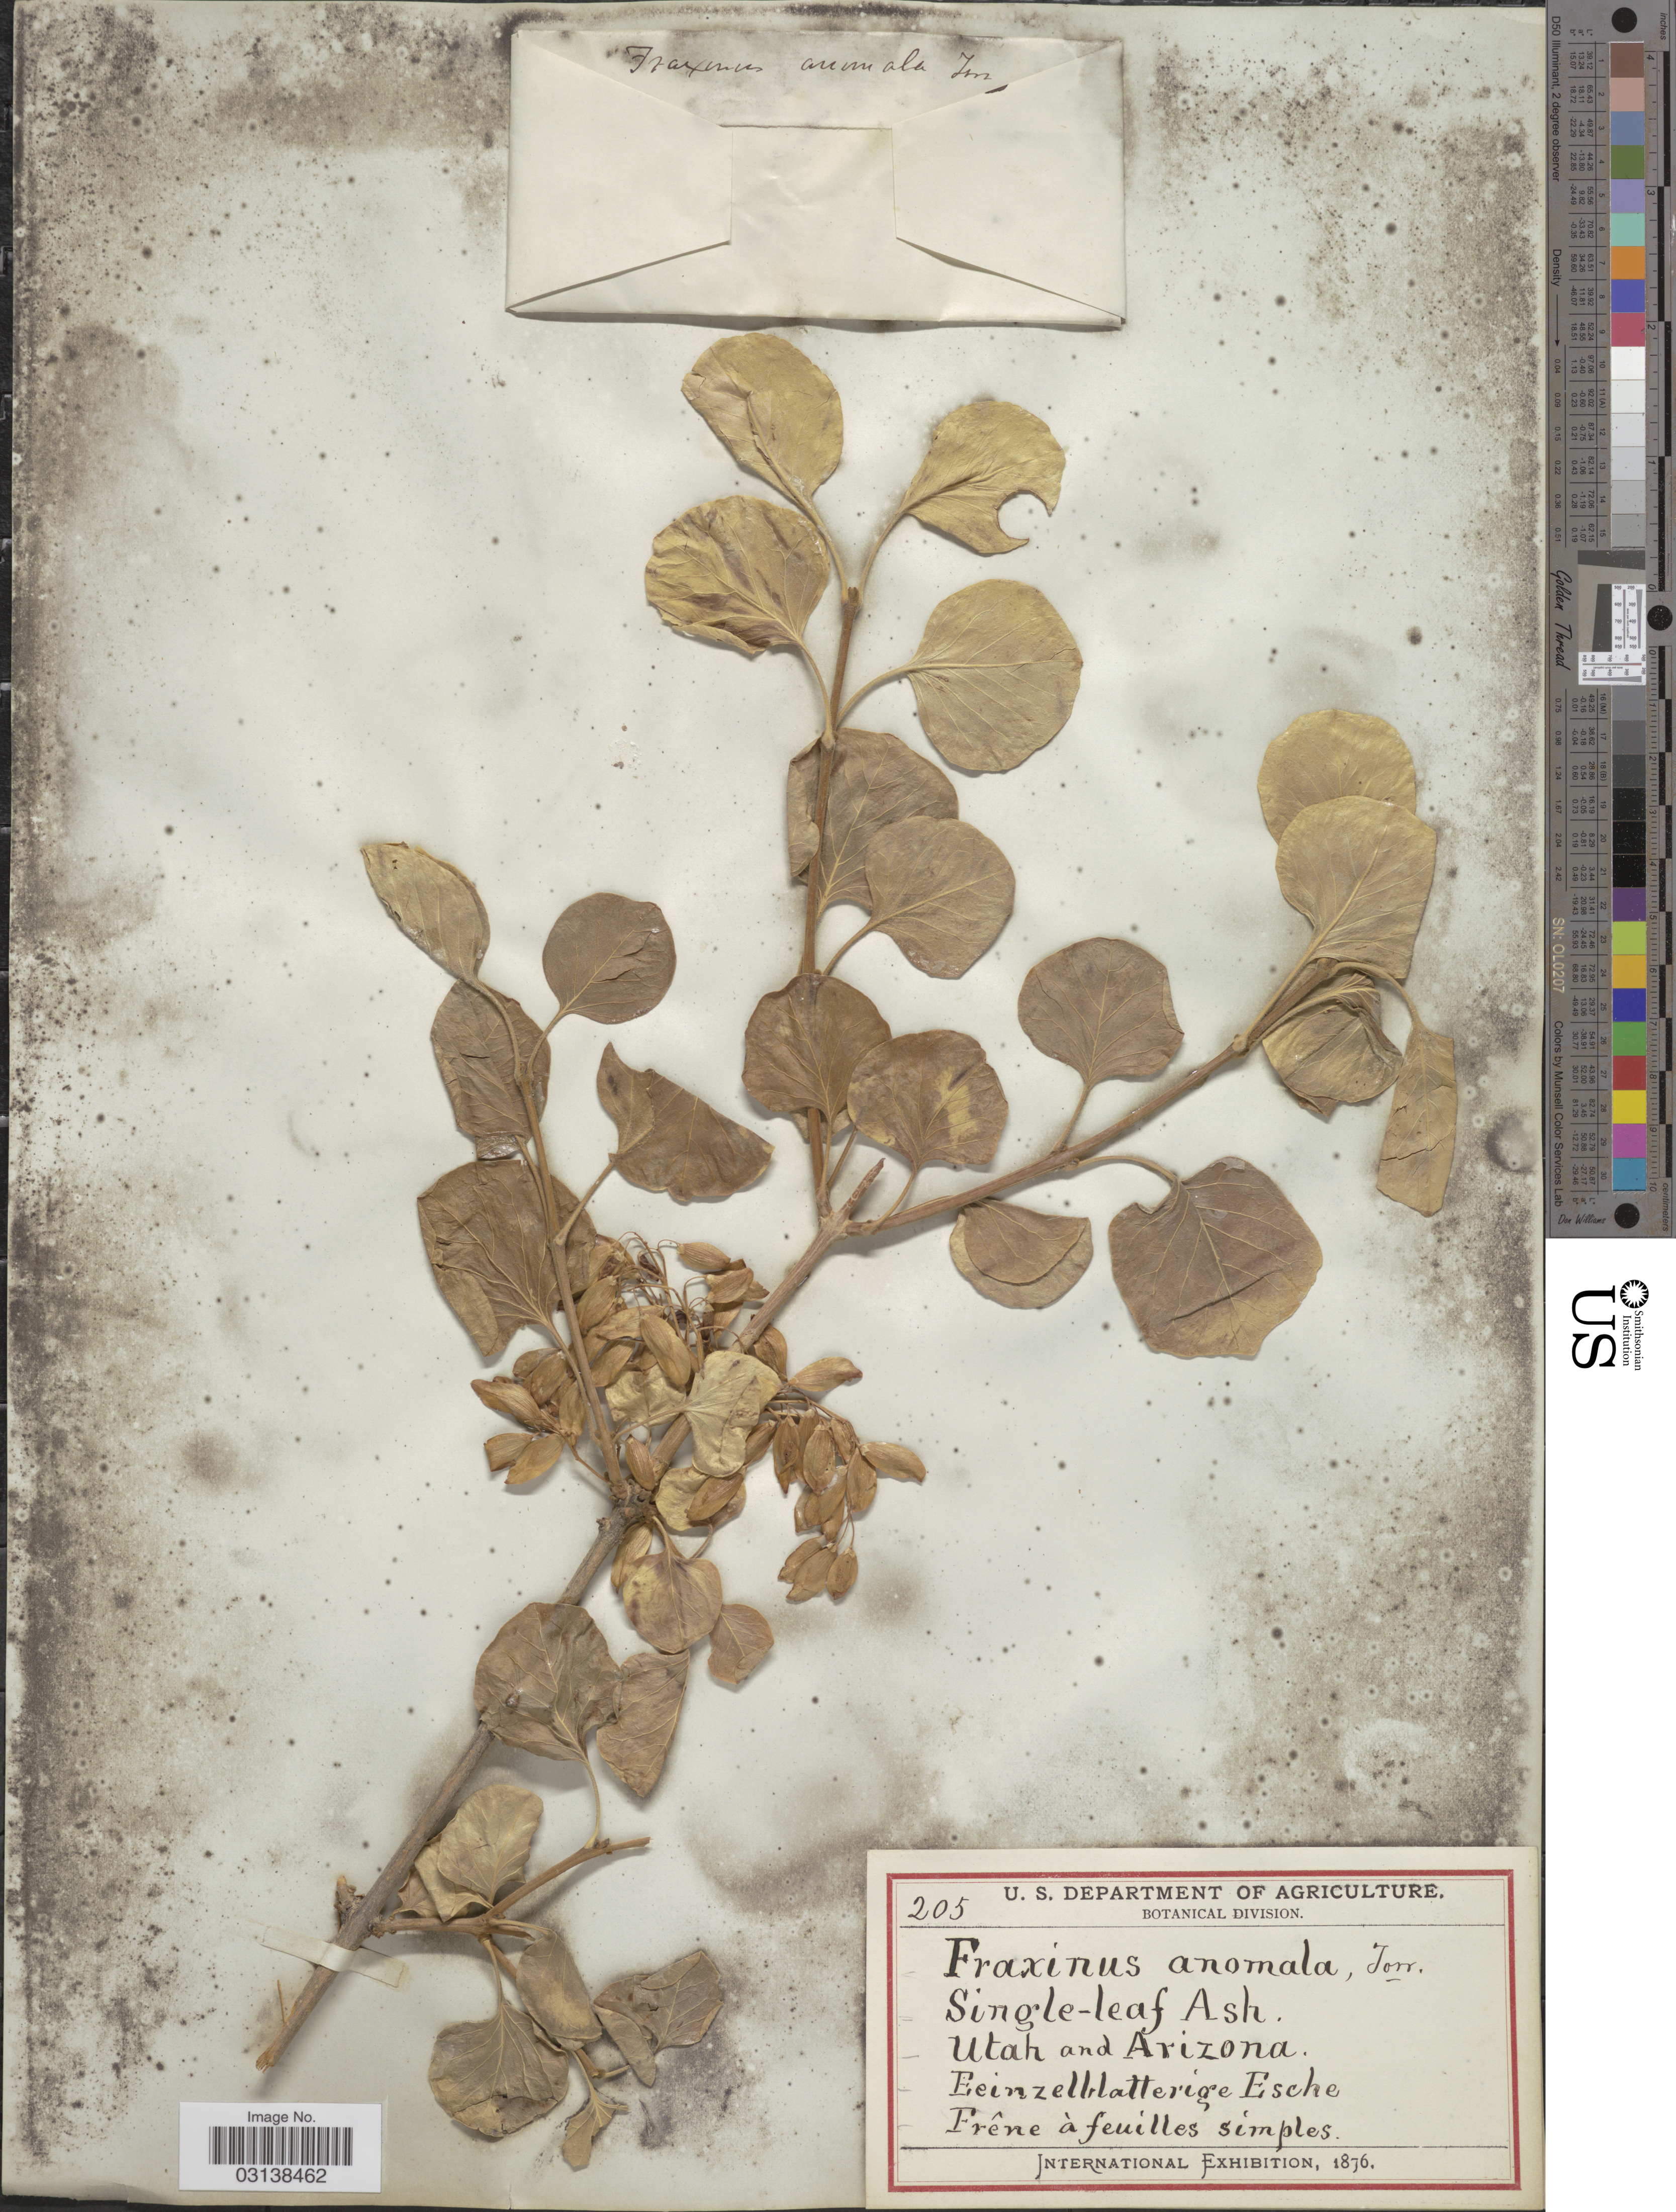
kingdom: Plantae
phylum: Tracheophyta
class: Magnoliopsida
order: Lamiales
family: Oleaceae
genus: Fraxinus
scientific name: Fraxinus anomala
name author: Torr. ex S. Watson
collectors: Facchini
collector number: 205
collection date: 1876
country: United States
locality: Utah and Arizona.